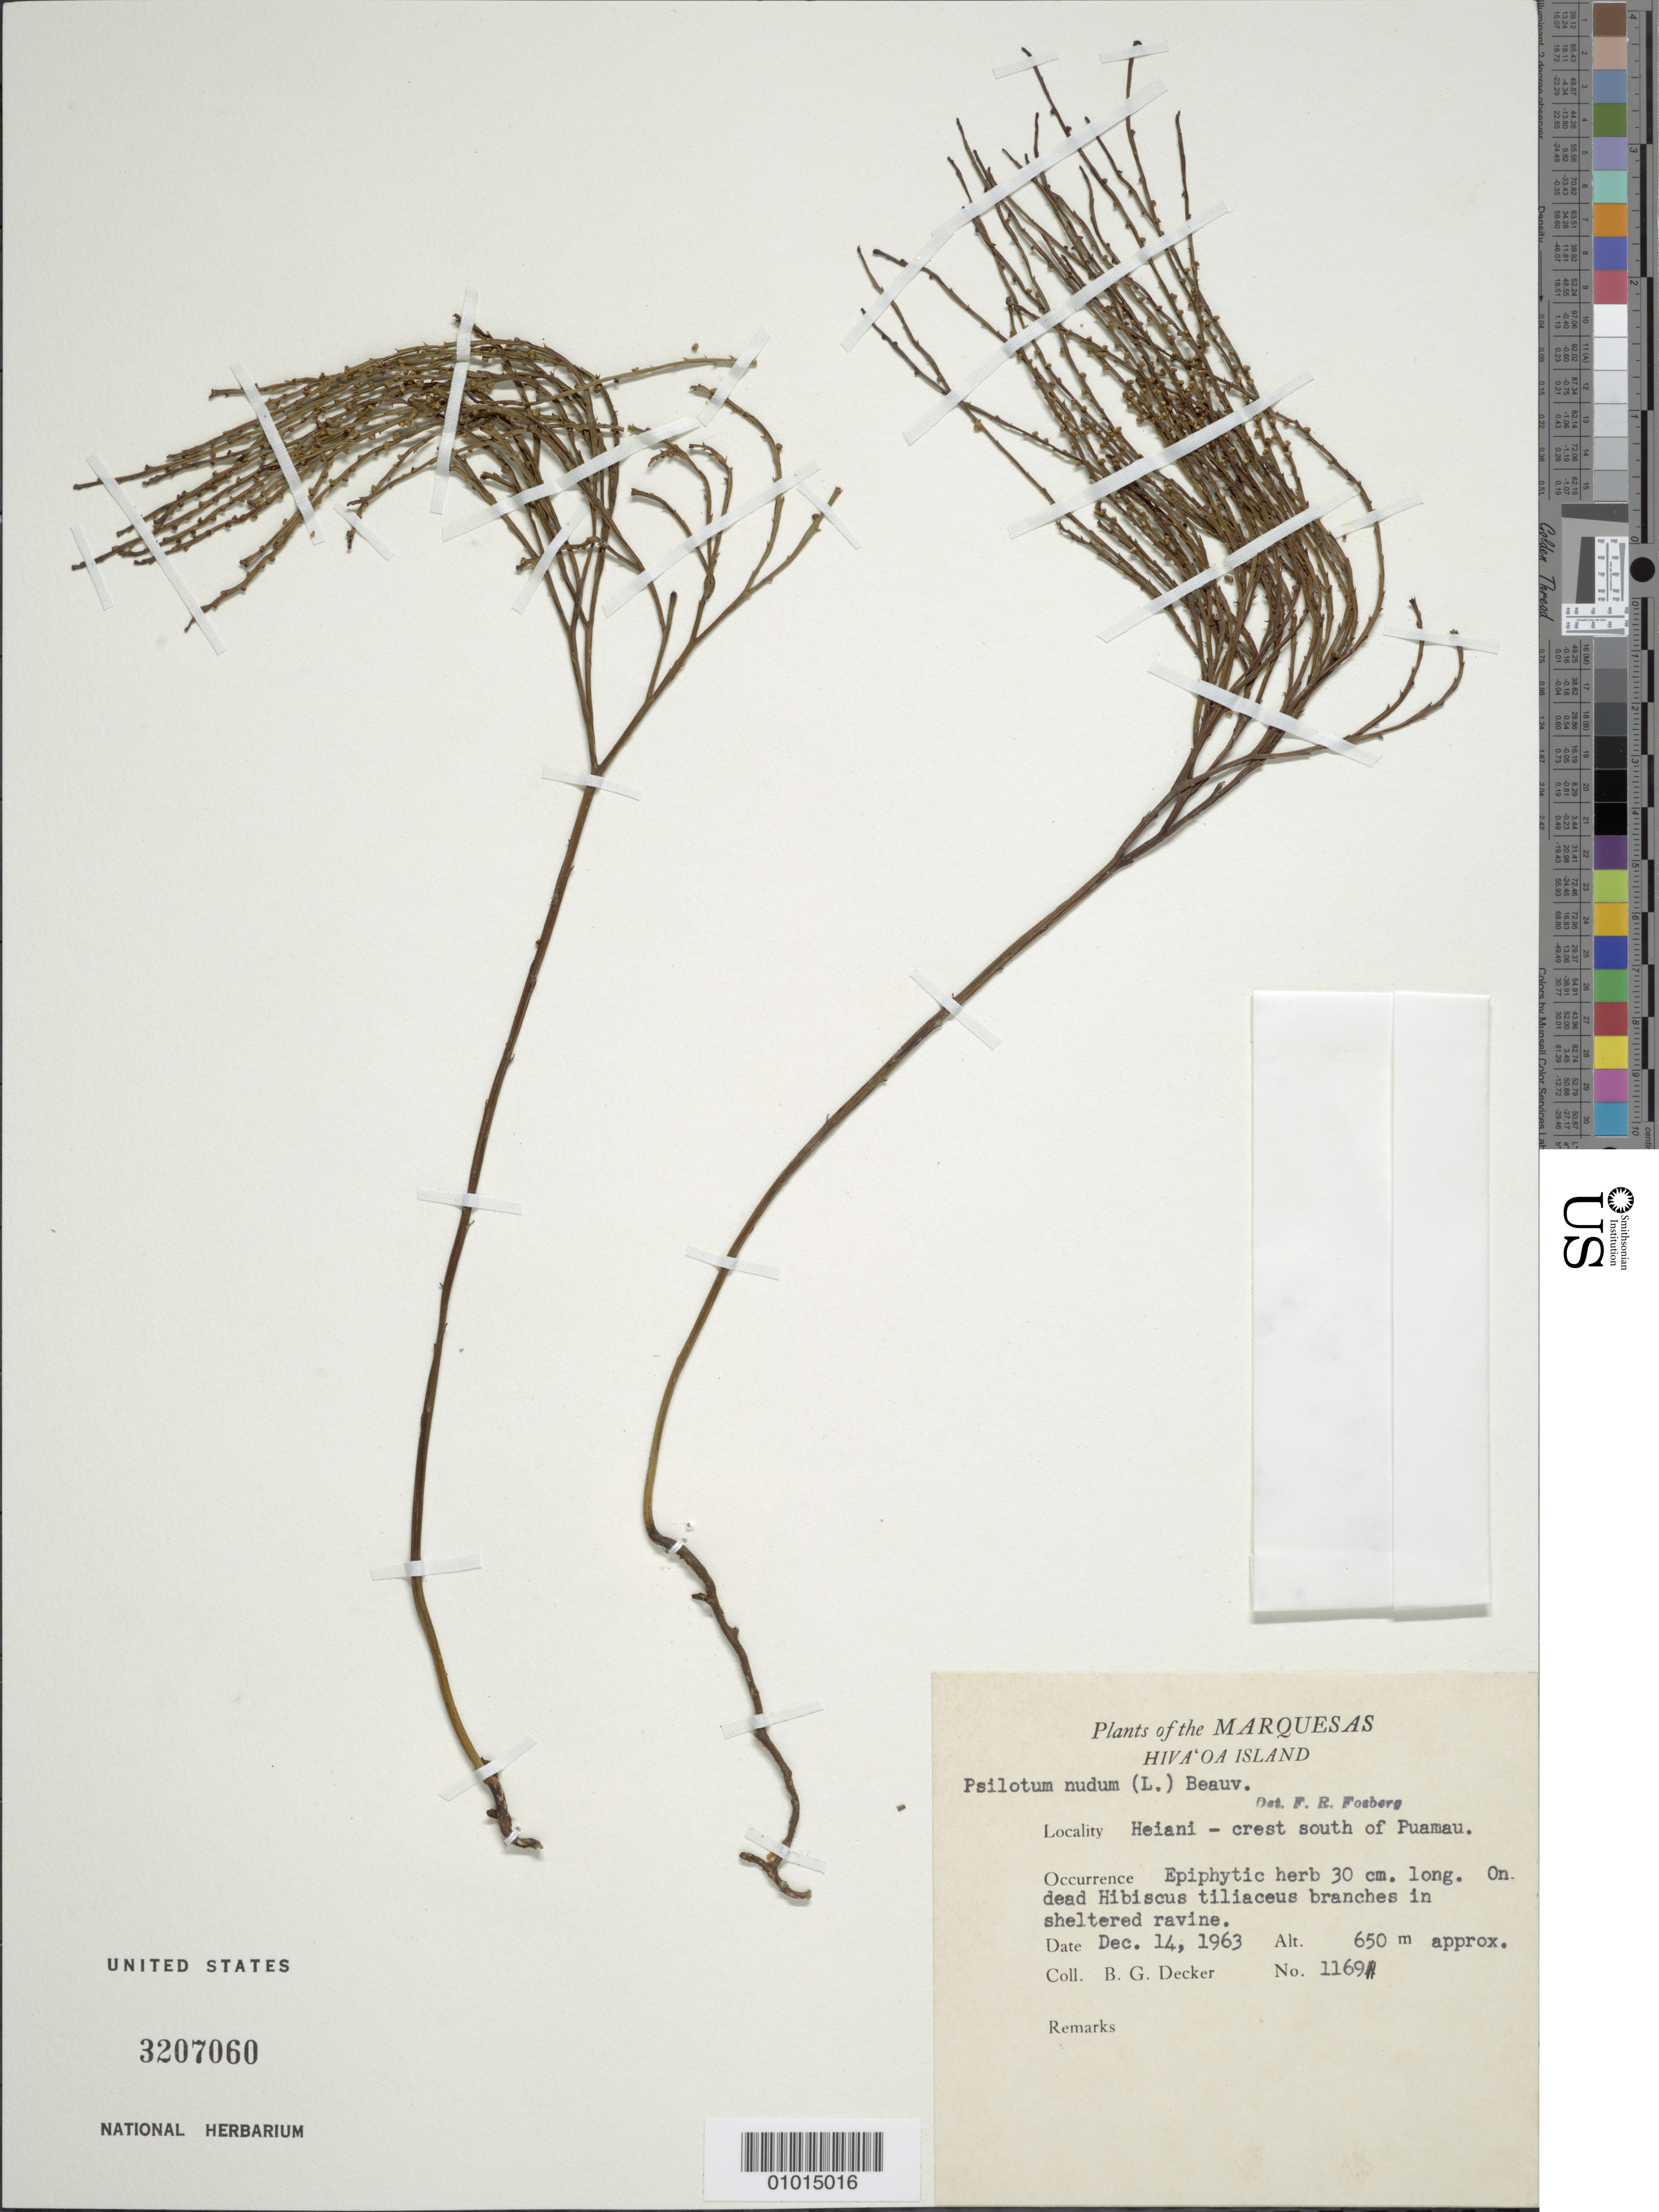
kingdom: Plantae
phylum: Tracheophyta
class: Polypodiopsida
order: Psilotales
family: Psilotaceae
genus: Psilotum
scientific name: Psilotum nudum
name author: (L.) P. Beauv.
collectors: B. G. Decker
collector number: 1169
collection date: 1963-12-14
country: French Polynesia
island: Hiva Oa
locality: Heiani, crest S of Puamau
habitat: On dead Hibiscus tiliaceus branches in sheltered ravine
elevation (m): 650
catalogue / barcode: US 3207060